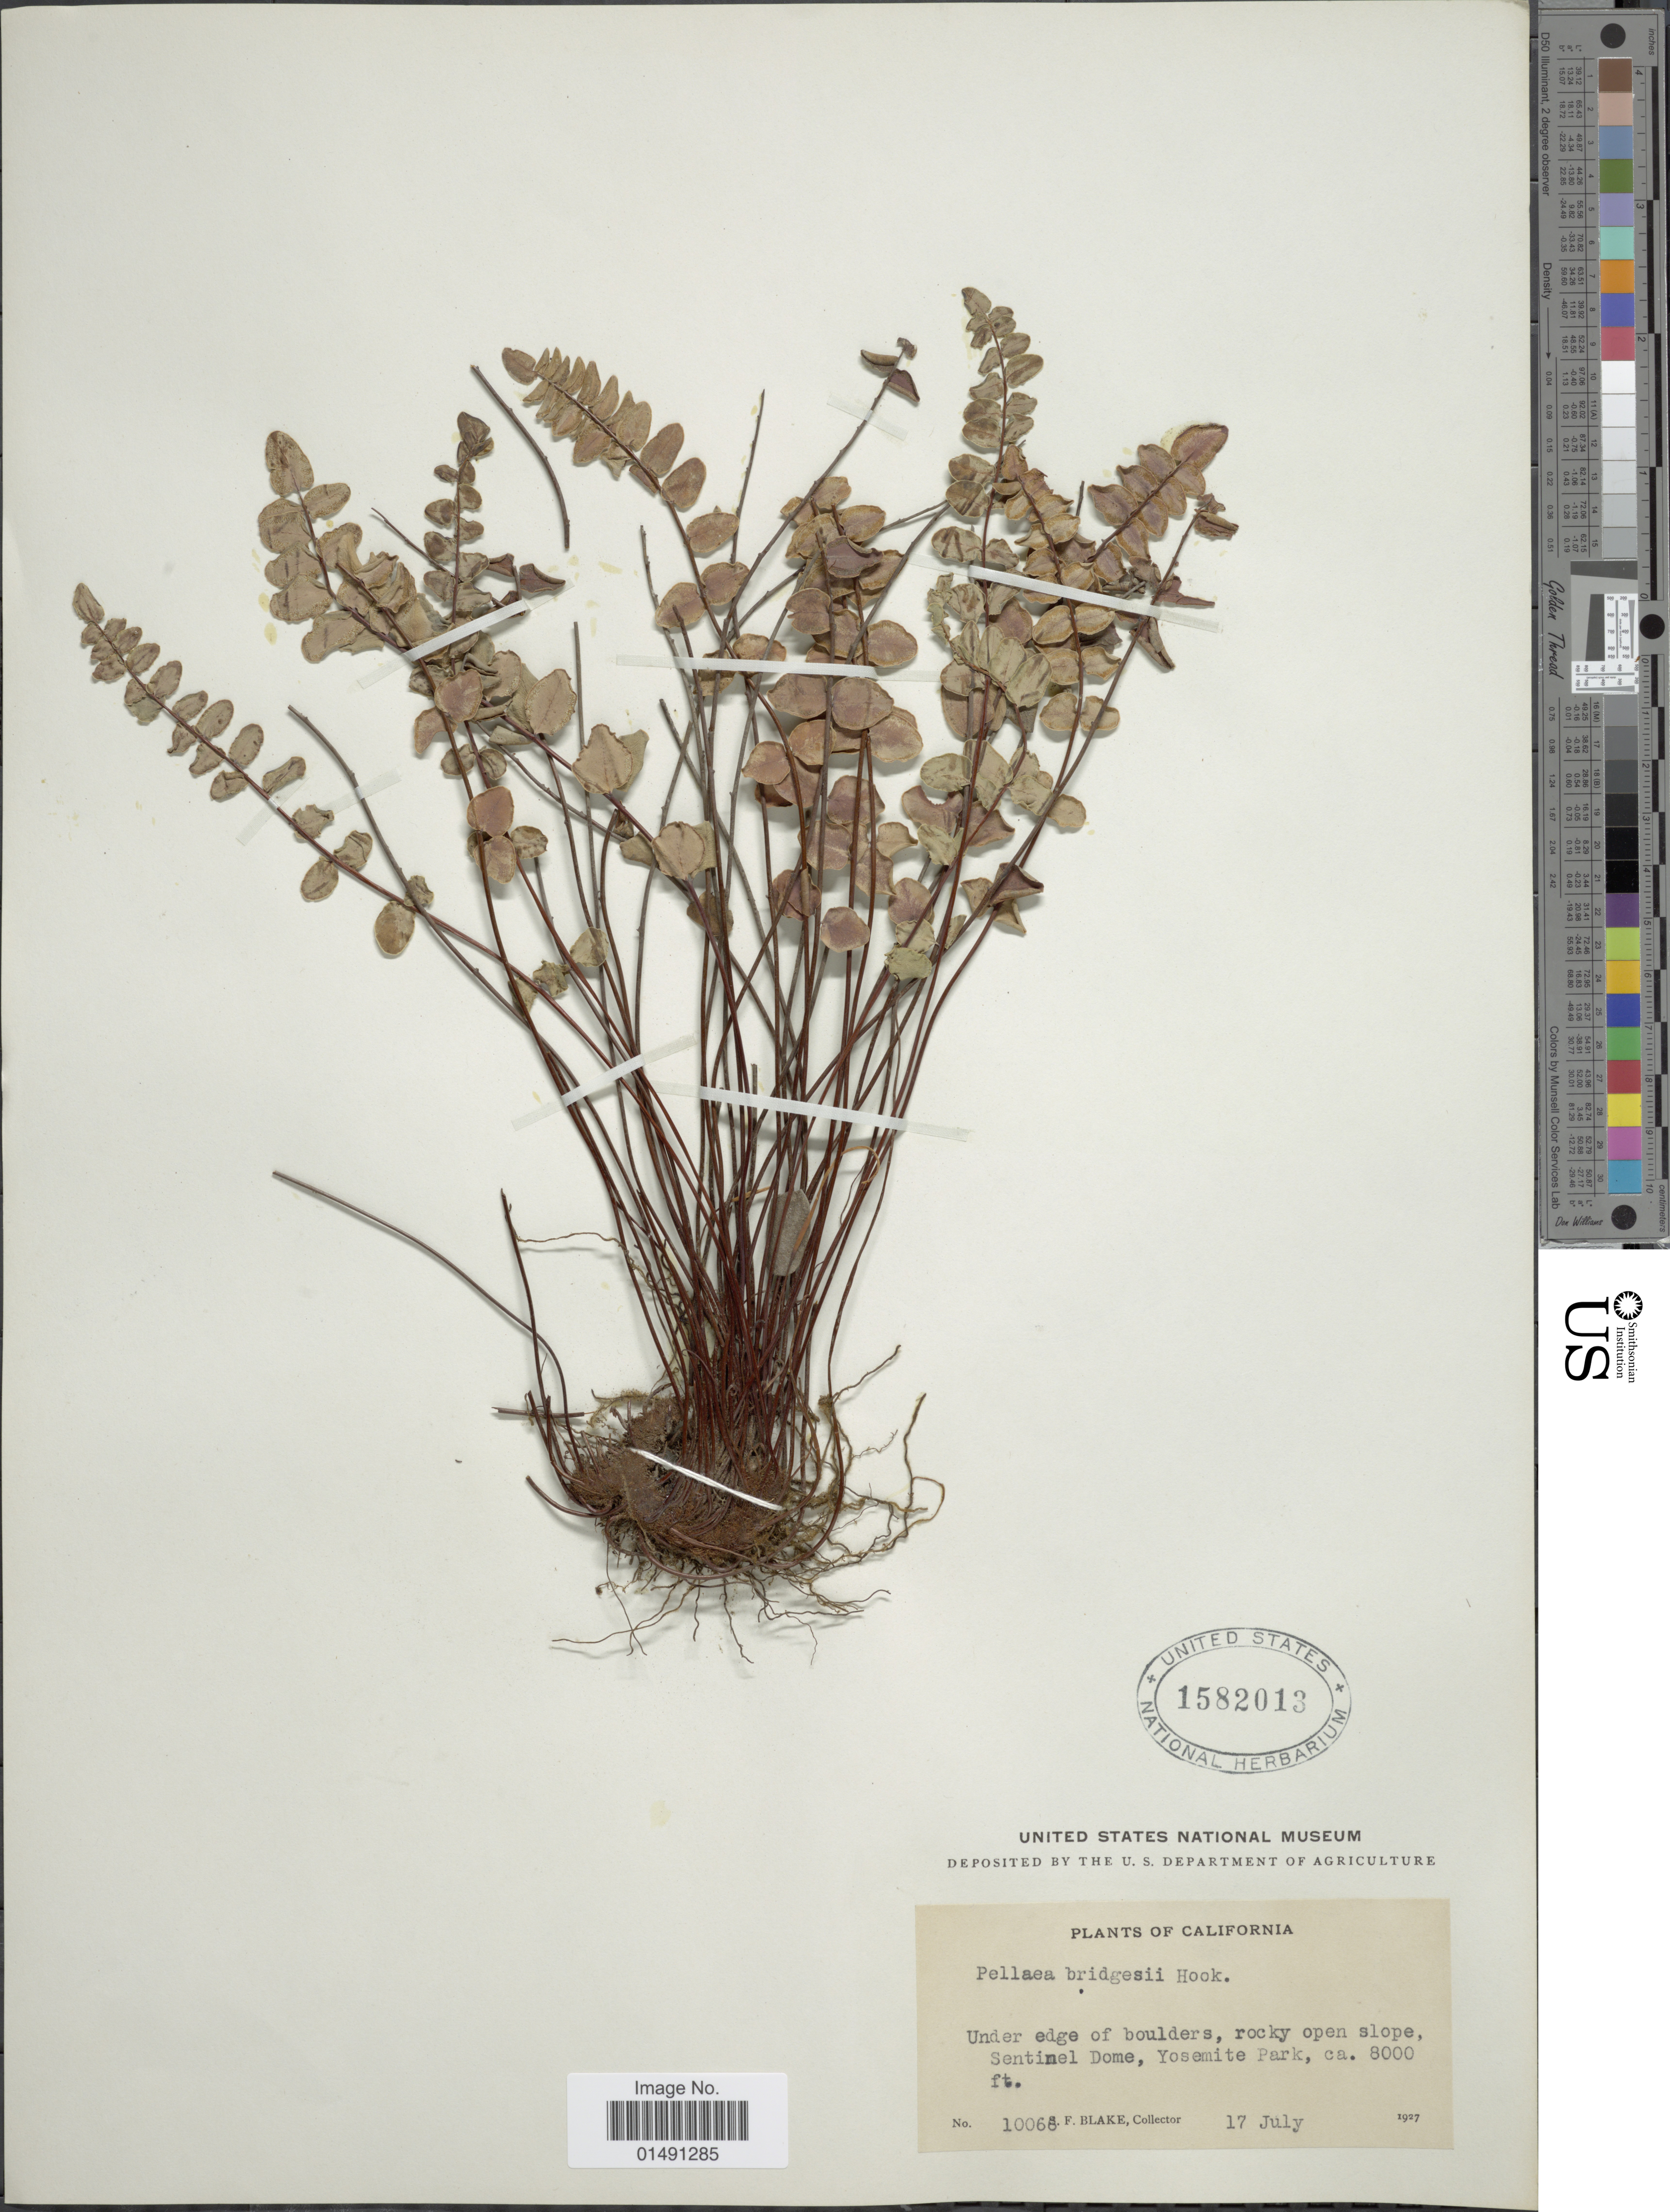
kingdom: Plantae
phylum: Tracheophyta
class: Polypodiopsida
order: Polypodiales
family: Pteridaceae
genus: Pellaea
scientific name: Pellaea bridgesii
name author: Hook.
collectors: S. Blake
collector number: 10068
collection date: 1927-07-17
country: United States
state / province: California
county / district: Mariposa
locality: Under edge of boulders, rocky open slope, Sentimel Dome, Yosemite Park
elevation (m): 2438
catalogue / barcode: US 1582013